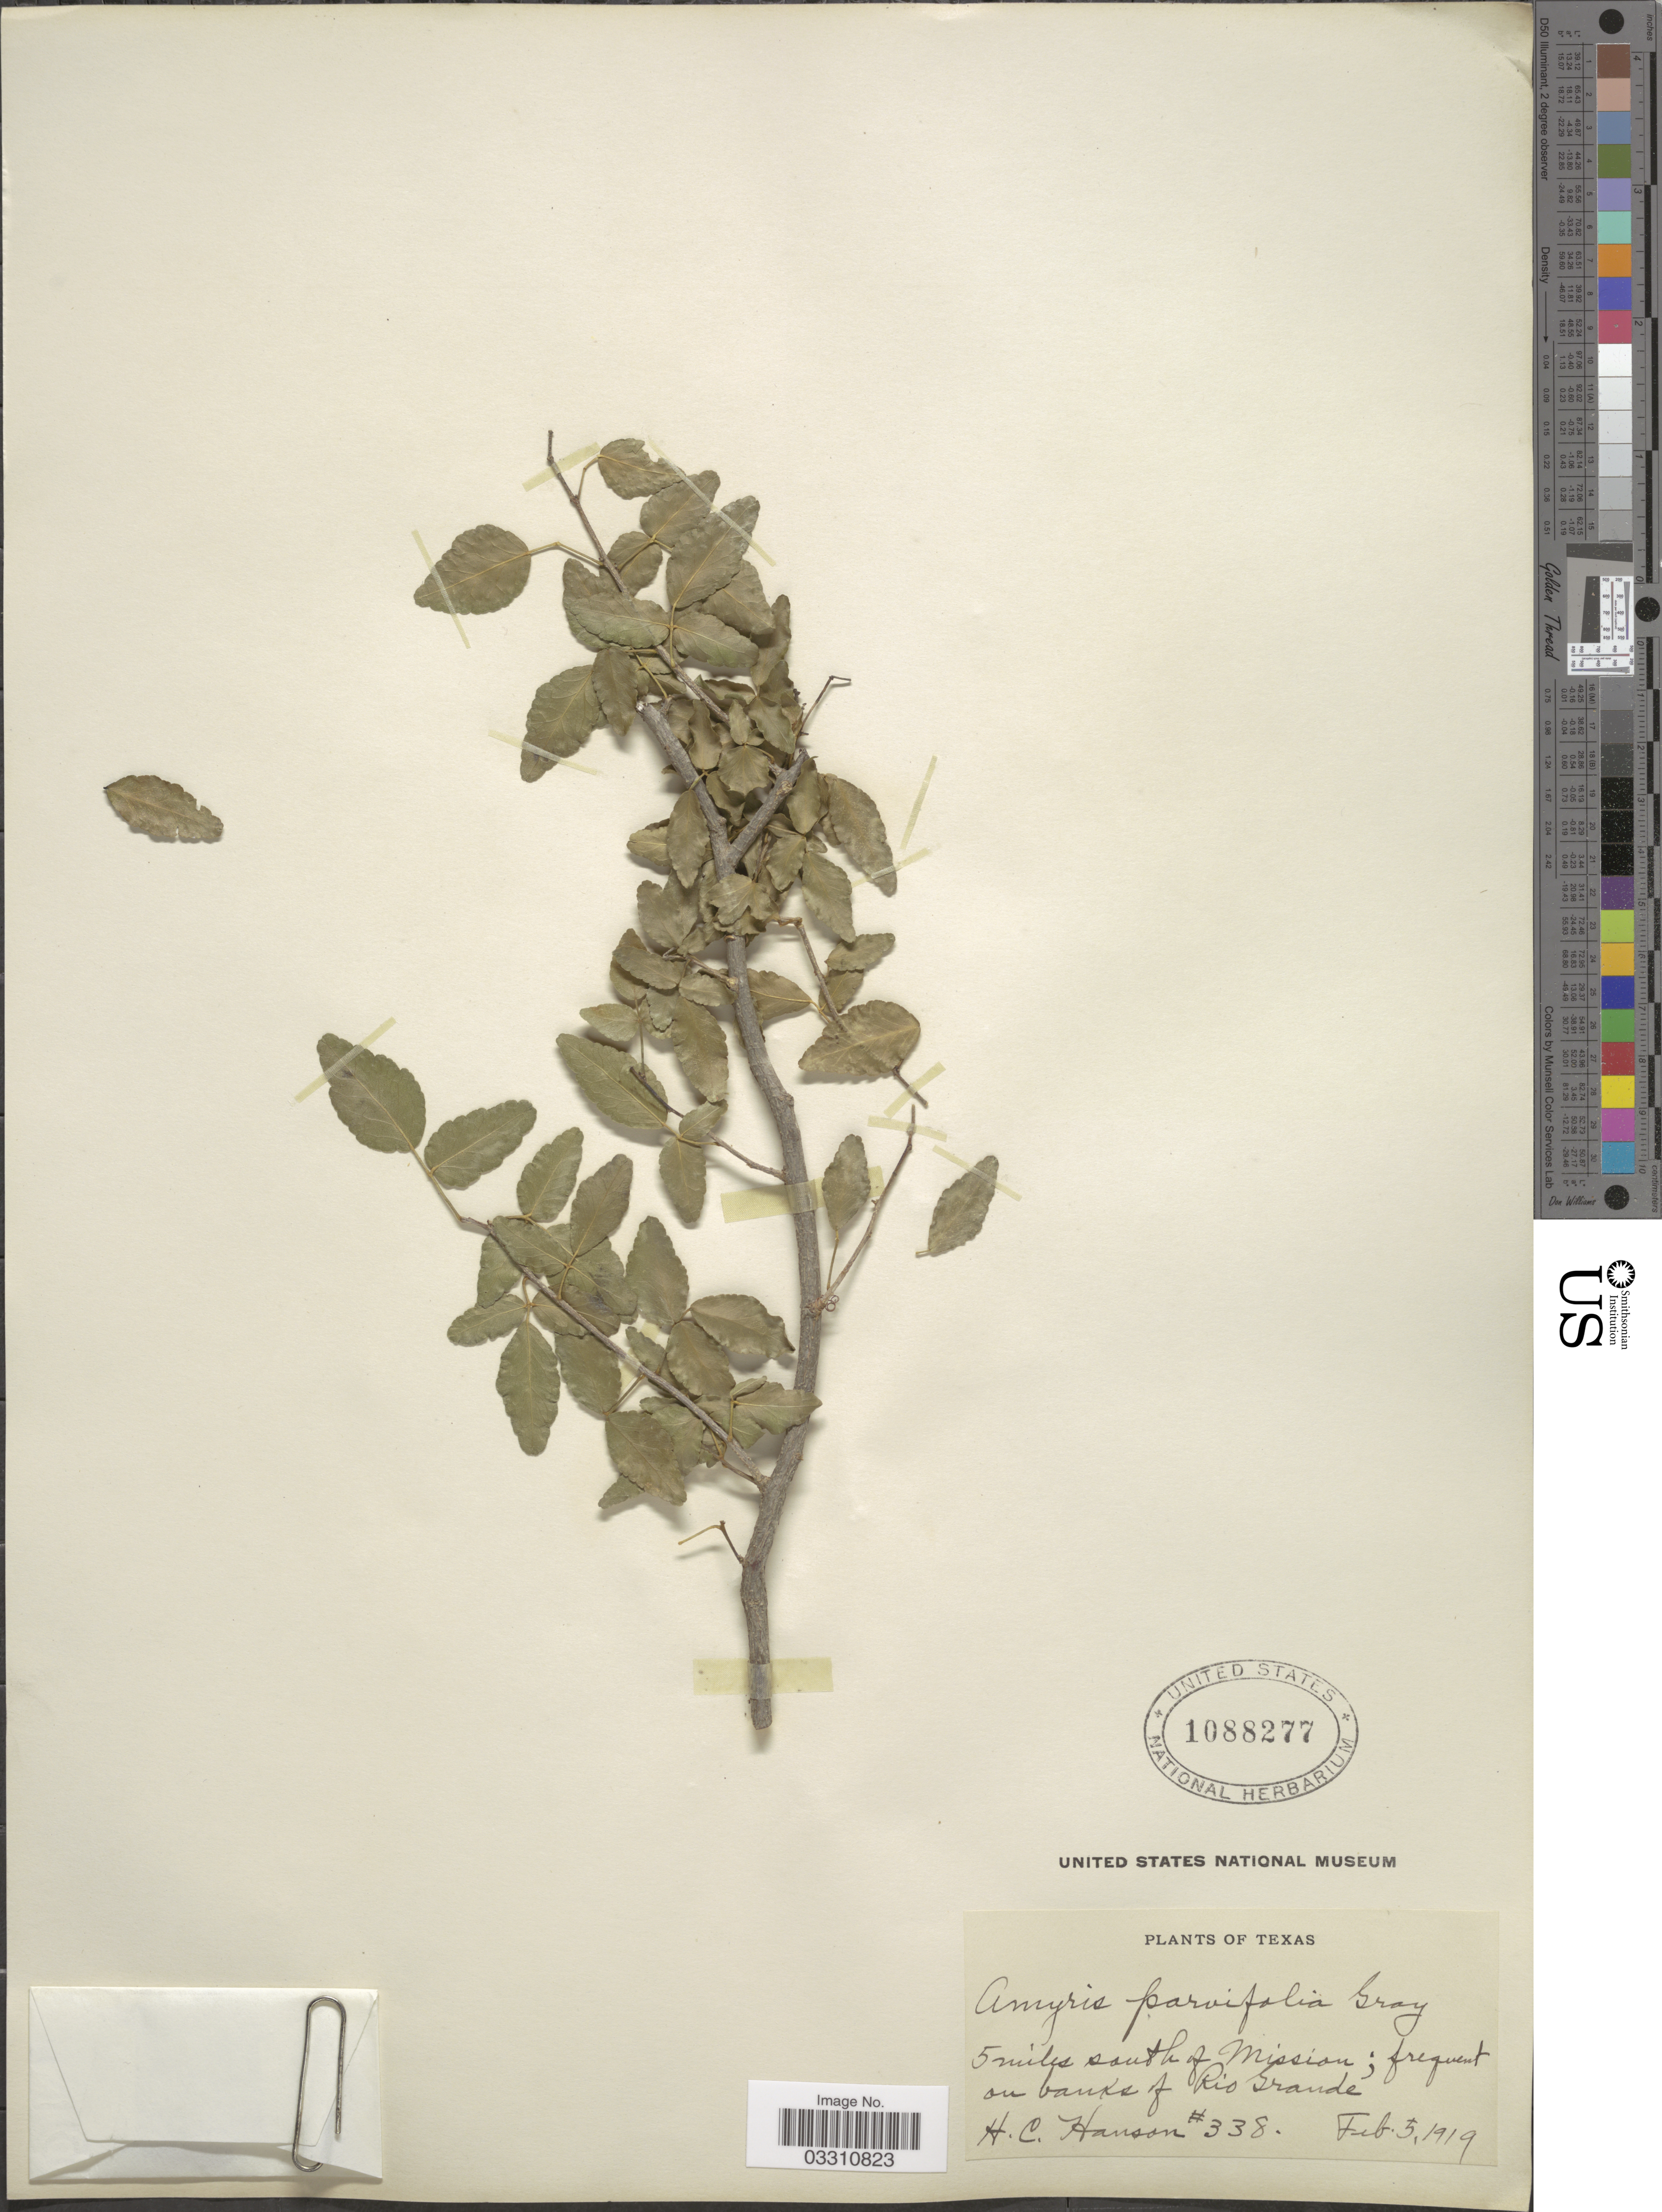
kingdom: Plantae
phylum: Tracheophyta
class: Magnoliopsida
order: Sapindales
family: Rutaceae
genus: Amyris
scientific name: Amyris texana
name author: (Buckley) P. Wilson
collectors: H. Hanson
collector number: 338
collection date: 1919-02-05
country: United States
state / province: Texas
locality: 5 miles south of Mission; frequent on banks of Rio Grande.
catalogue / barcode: US 1088277